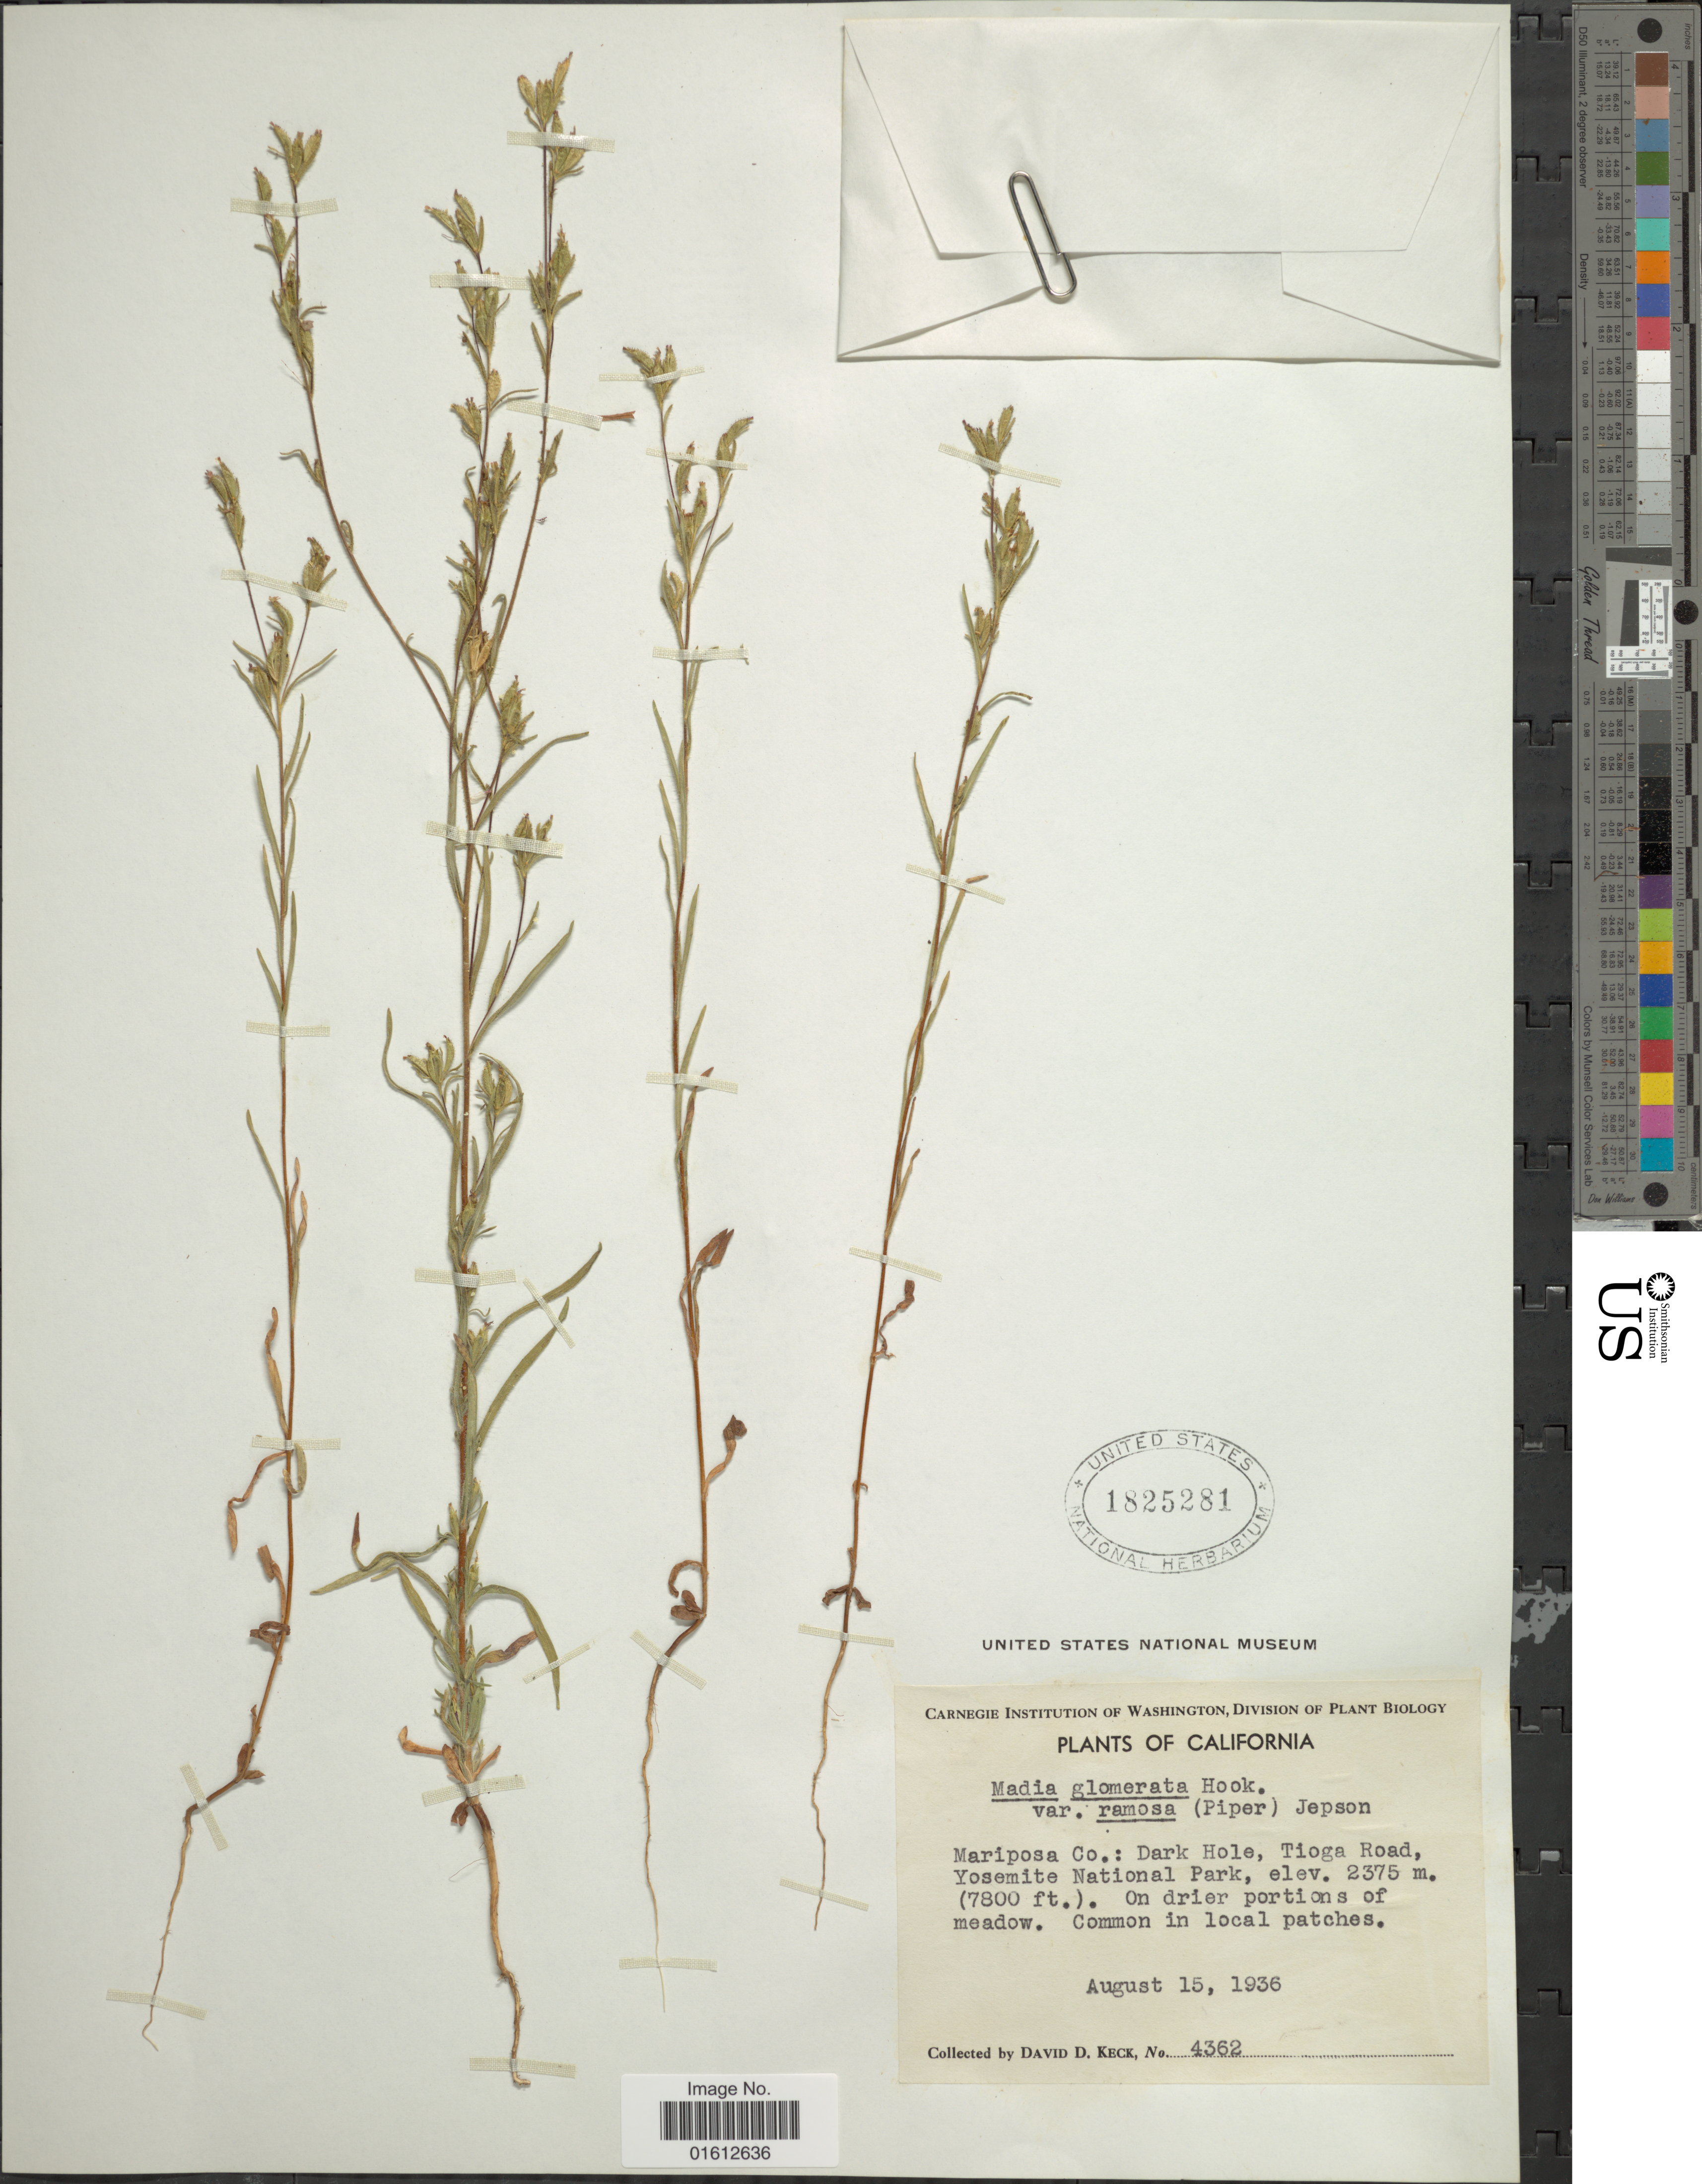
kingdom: Plantae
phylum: Tracheophyta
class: Magnoliopsida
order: Asterales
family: Asteraceae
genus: Madia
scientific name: Madia glomerata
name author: Hook.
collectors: D. D. Keck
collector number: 4362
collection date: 1936-08-15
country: United States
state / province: California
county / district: Mariposa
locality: Mariposa Co.: Dark Hole, Tioga Road, Yosemite National Park.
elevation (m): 2375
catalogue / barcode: US 1825281